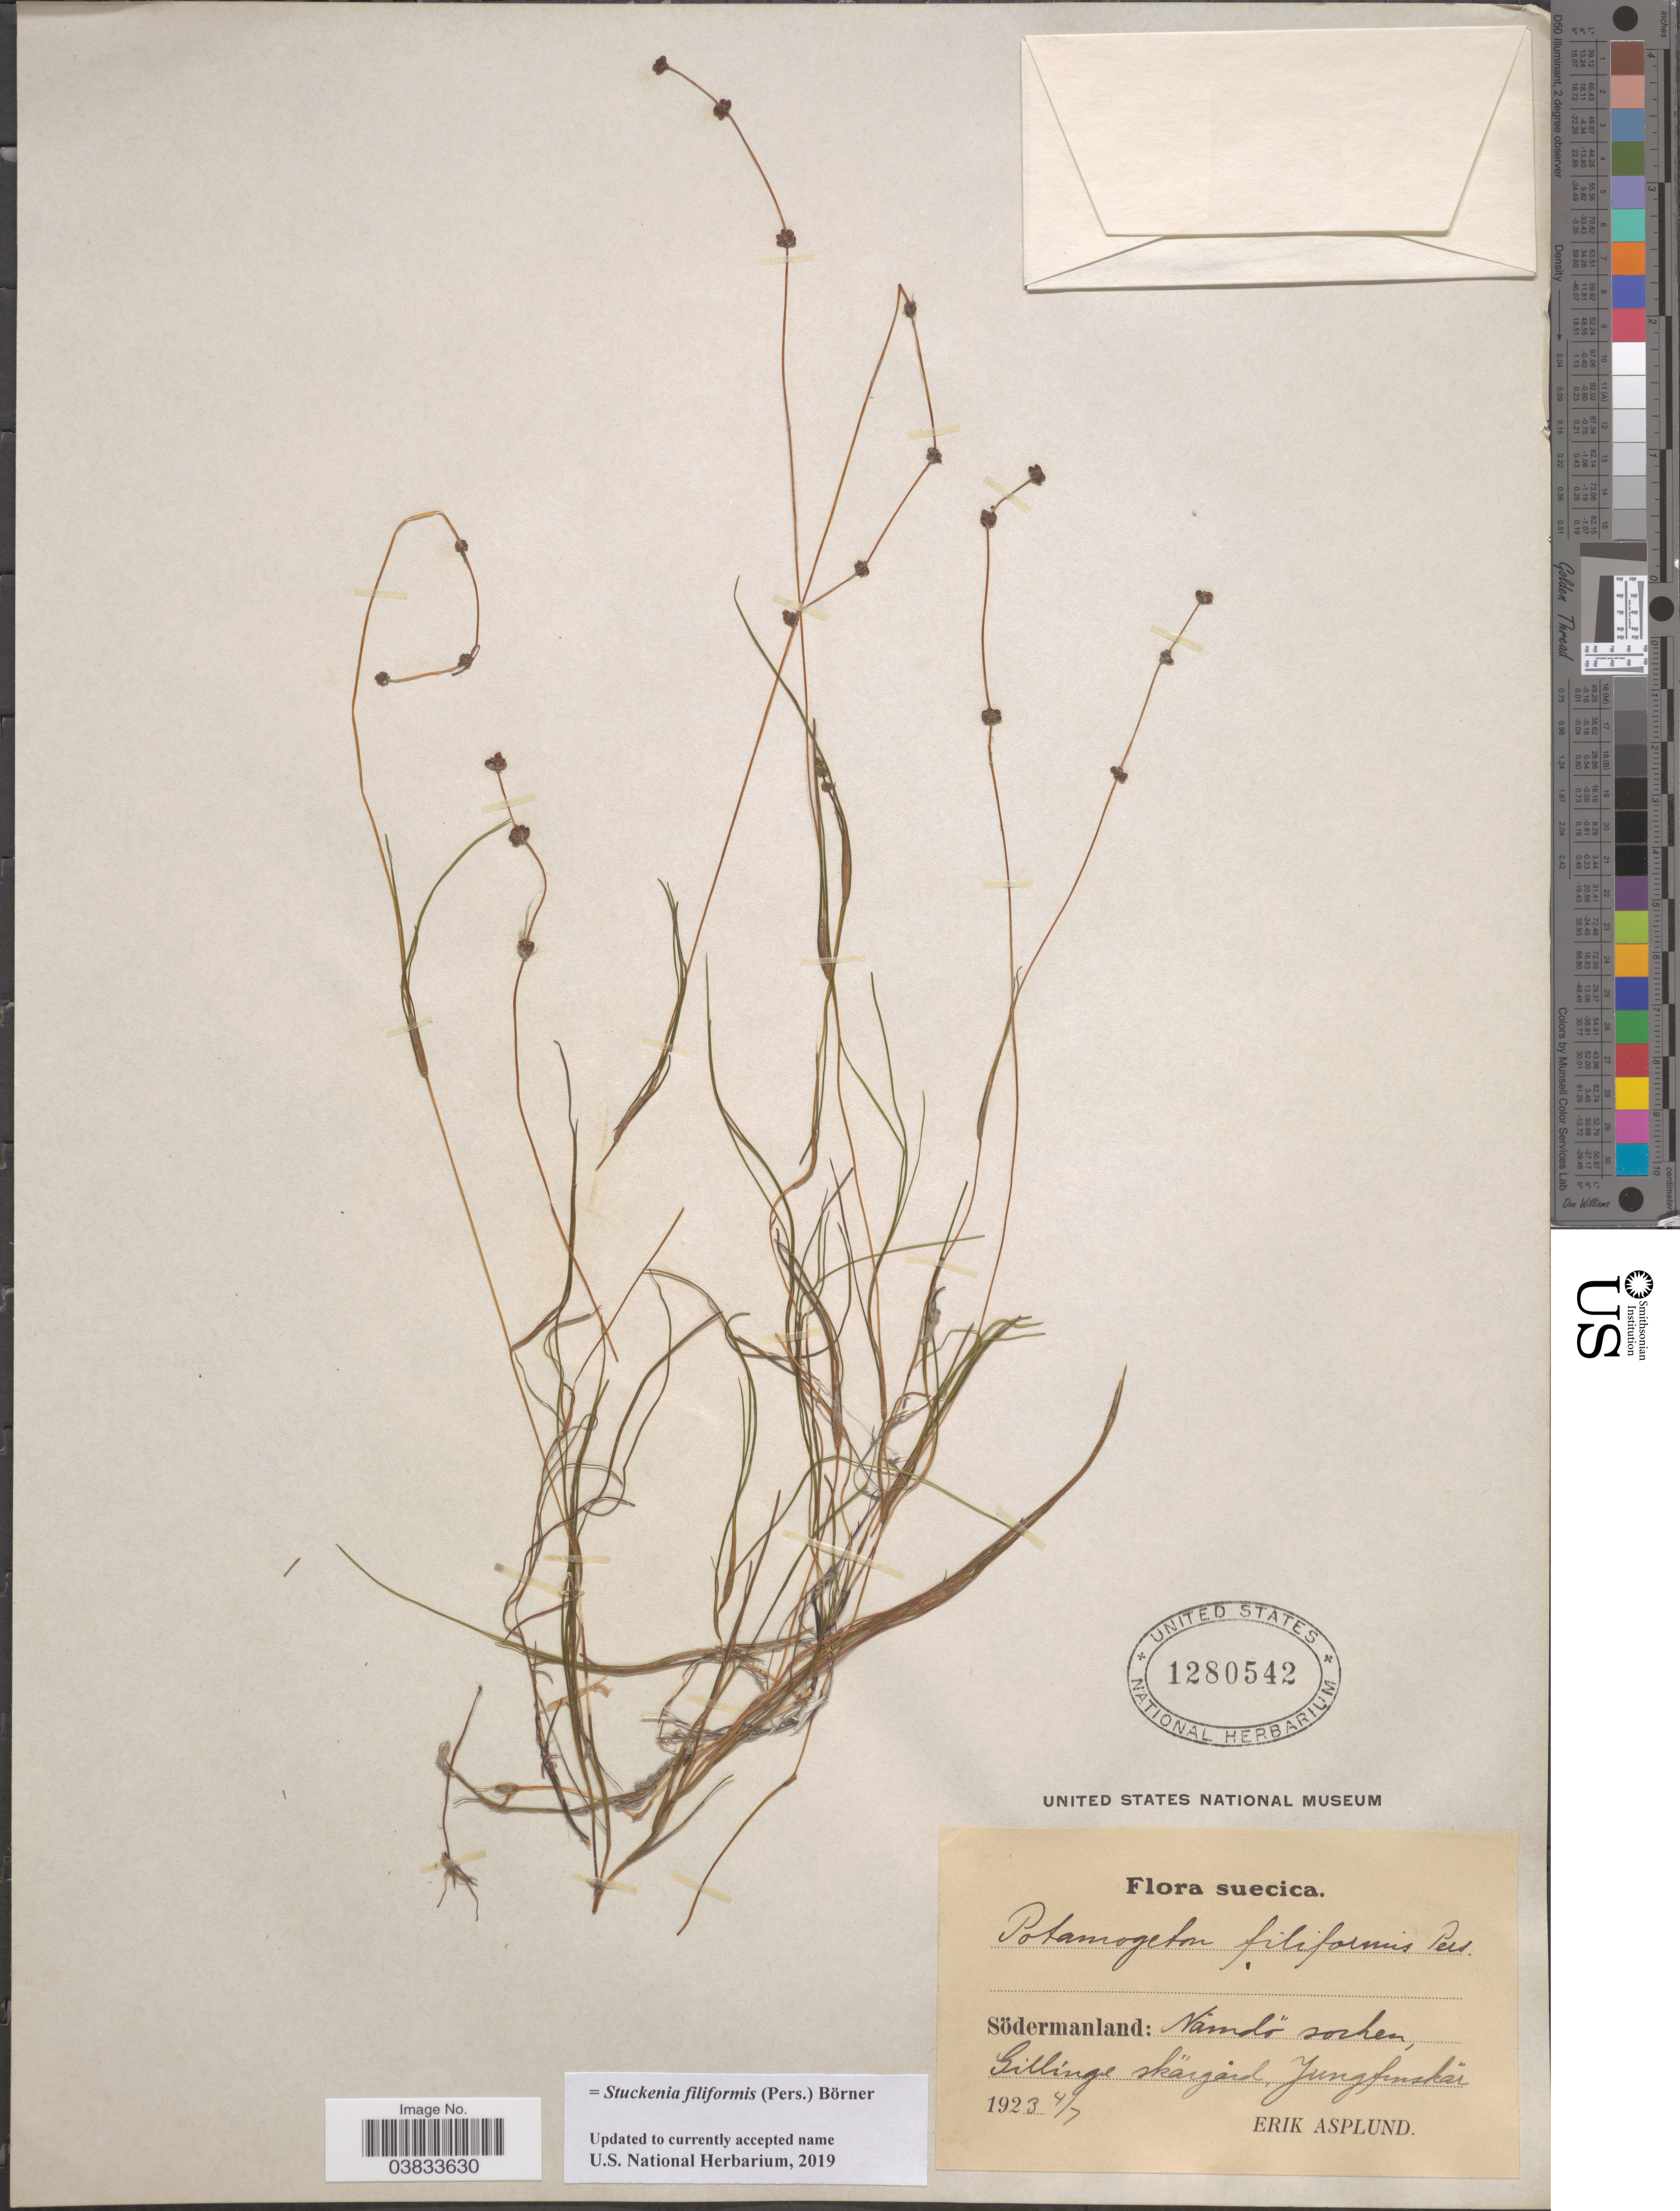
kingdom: Plantae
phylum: Tracheophyta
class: Liliopsida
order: Alismatales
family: Potamogetonaceae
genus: Stuckenia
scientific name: Stuckenia filiformis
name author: (Pers.) Börner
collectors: E. Asplund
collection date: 1923-07-04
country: Sweden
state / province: Sodermanland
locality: Suecica. Södermanland: Namdö socken, Gillinge skärgard, Jungfenskai.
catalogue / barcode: US 1280542